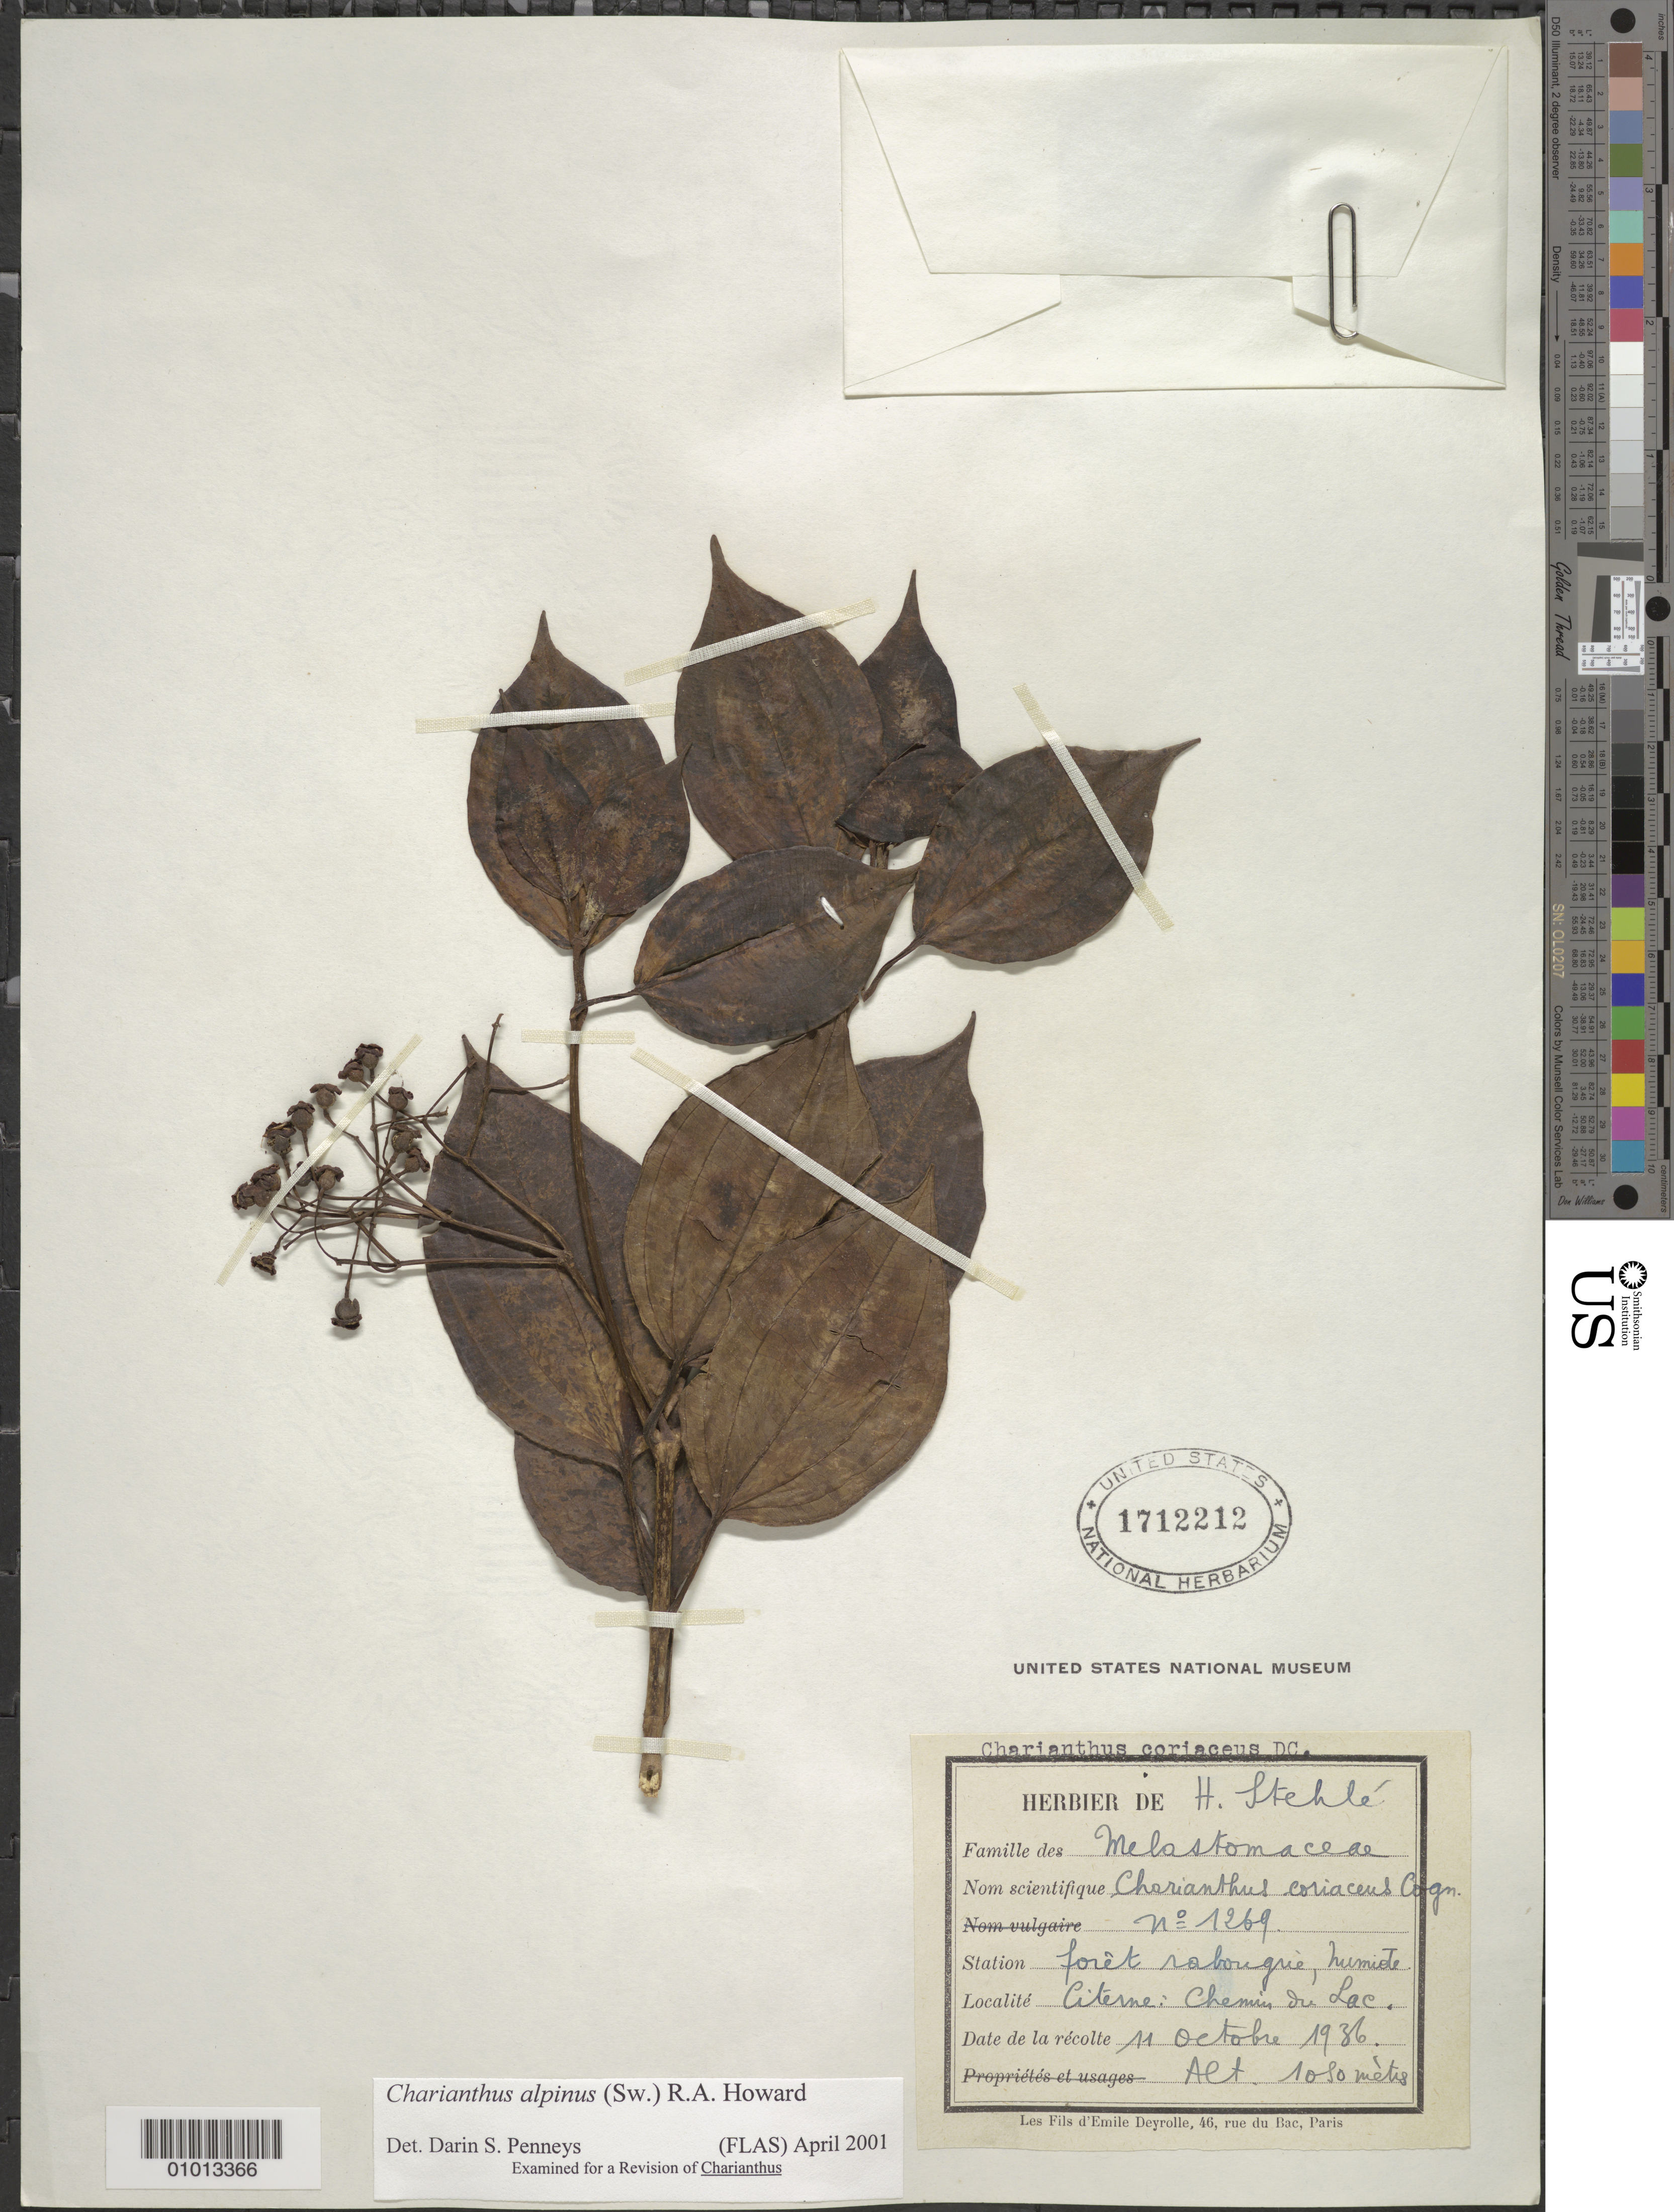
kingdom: Plantae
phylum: Tracheophyta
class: Magnoliopsida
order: Myrtales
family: Melastomataceae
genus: Charianthus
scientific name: Charianthus alpinus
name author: (Sw.) R.A. Howard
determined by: Penneys, D. S.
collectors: H. Stehlé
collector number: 1269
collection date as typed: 11 Oct 1936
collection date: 1936-10-11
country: Guadeloupe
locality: Citerne, Chemin Lac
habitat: Forêt rabougrie, numide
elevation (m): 1050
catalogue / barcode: US 1712212